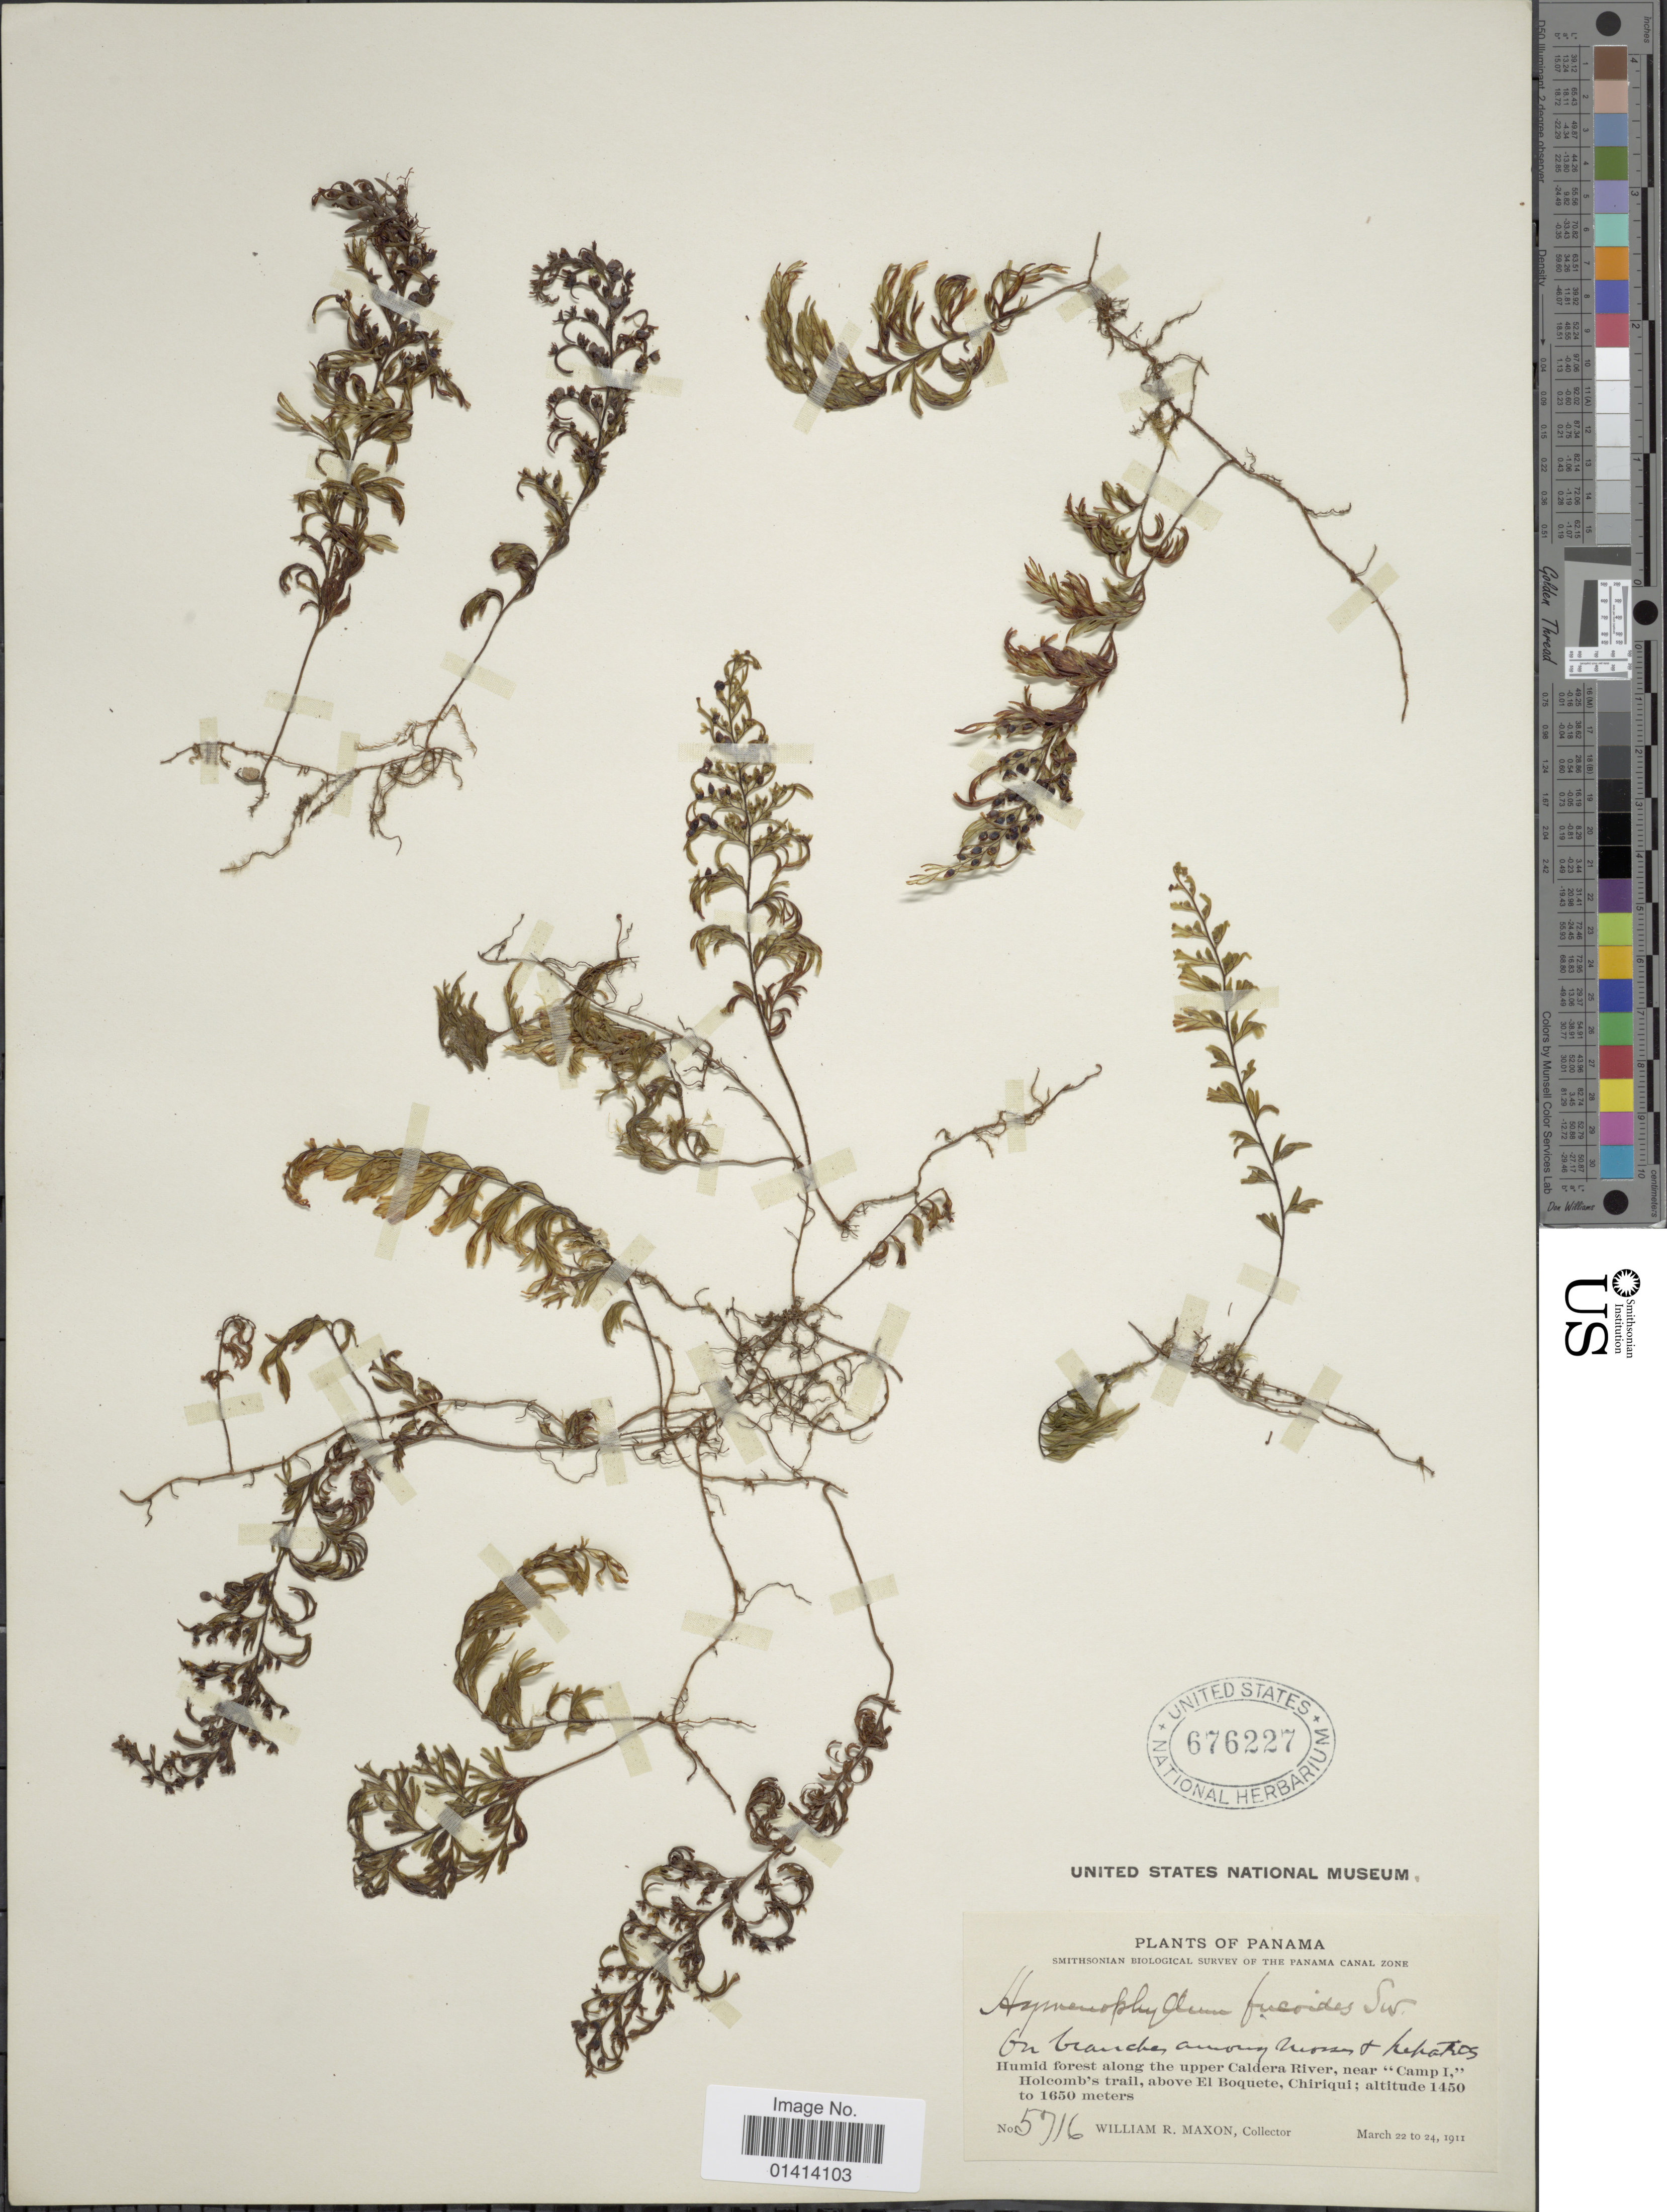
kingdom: Plantae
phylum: Tracheophyta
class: Polypodiopsida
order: Hymenophyllales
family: Hymenophyllaceae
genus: Hymenophyllum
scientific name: Hymenophyllum fucoides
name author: (Sw.) Sw.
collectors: W. R. Maxon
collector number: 5716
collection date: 1911-03-22/1911-03-24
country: Panama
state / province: Chiriqui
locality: Humid forest along the upper Caldera River, near 'Camp I, ' Holcomb's trail, above El Boquete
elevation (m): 1450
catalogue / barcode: US 676227